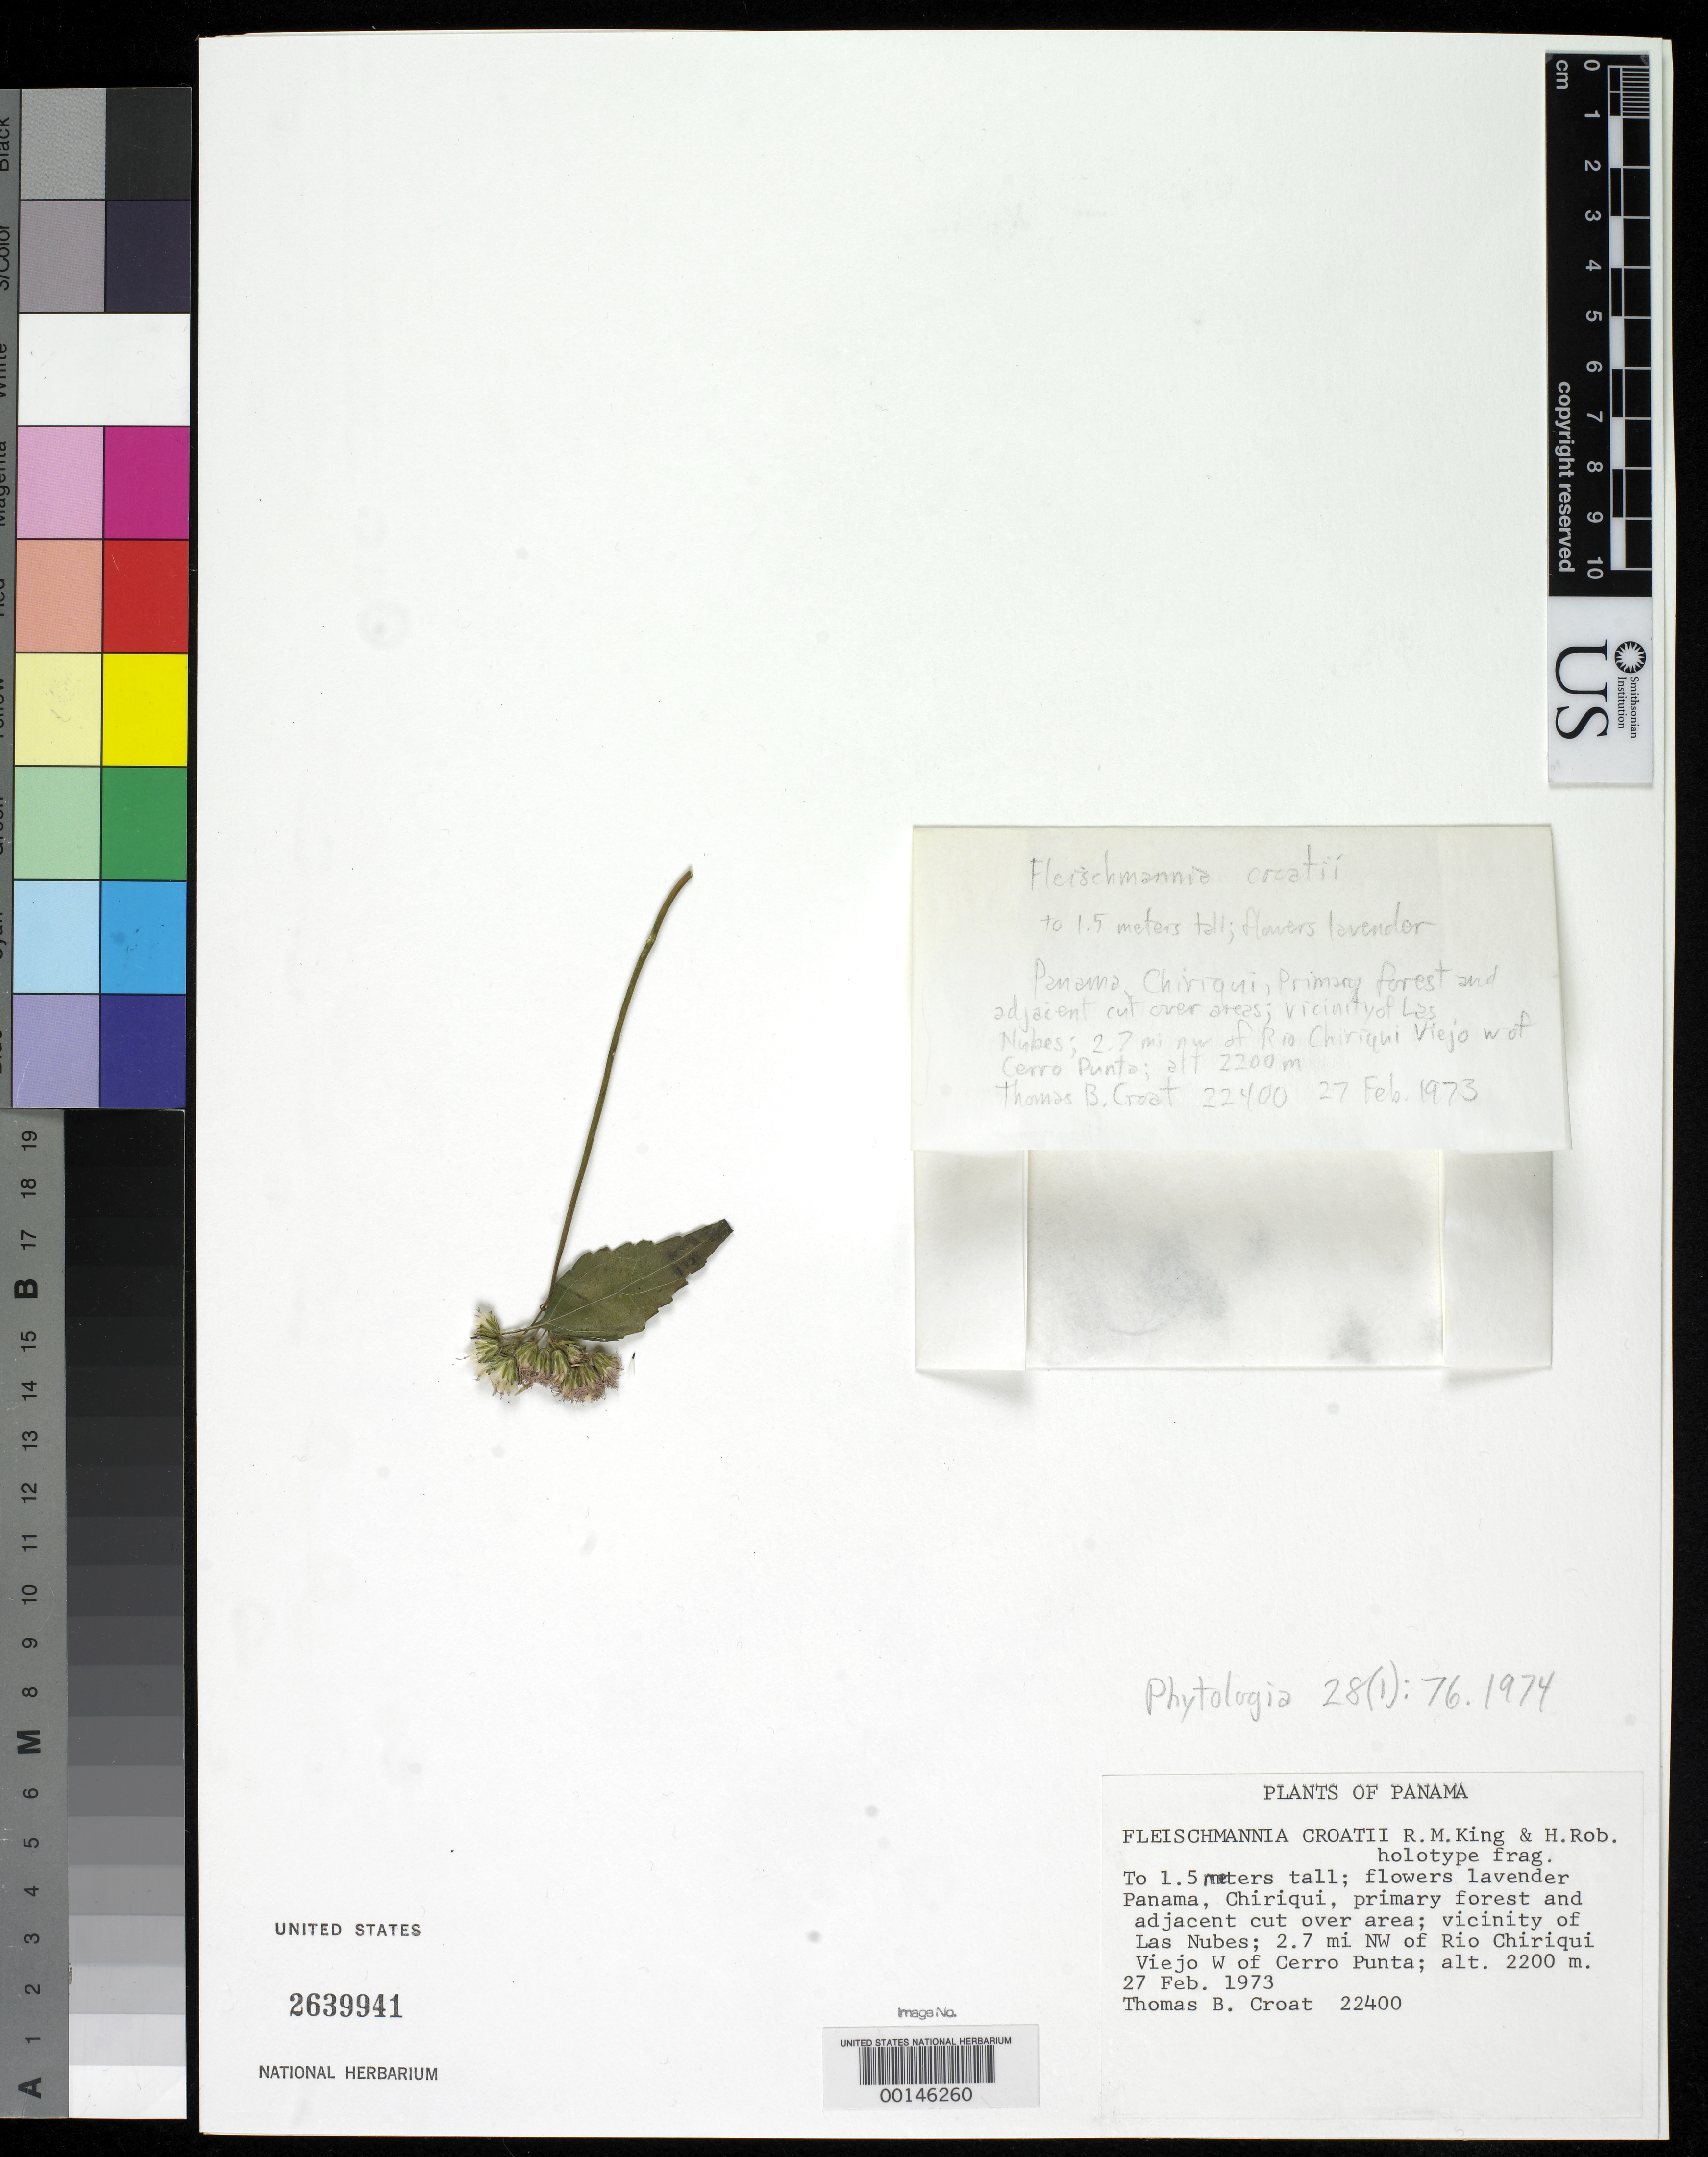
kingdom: Plantae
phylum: Tracheophyta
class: Magnoliopsida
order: Asterales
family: Asteraceae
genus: Fleischmannia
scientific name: Fleischmannia croatii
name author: R.M. King & H. Rob.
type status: Isotype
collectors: T. B. Croat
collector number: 22400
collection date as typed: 27 Feb 1973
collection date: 1973-02-27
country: Panama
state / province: Chiriquí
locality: Las Nubes vicinity, 2.7 mi. NW of Rio Chiriqui Viejo, W ofCerro Punta.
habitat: Primary forest and adjacent cut over areas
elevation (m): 2200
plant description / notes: Fragmentary material of type specimen, labeled as "Holotype fragment" (presumably ex MO).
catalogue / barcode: US 2639941